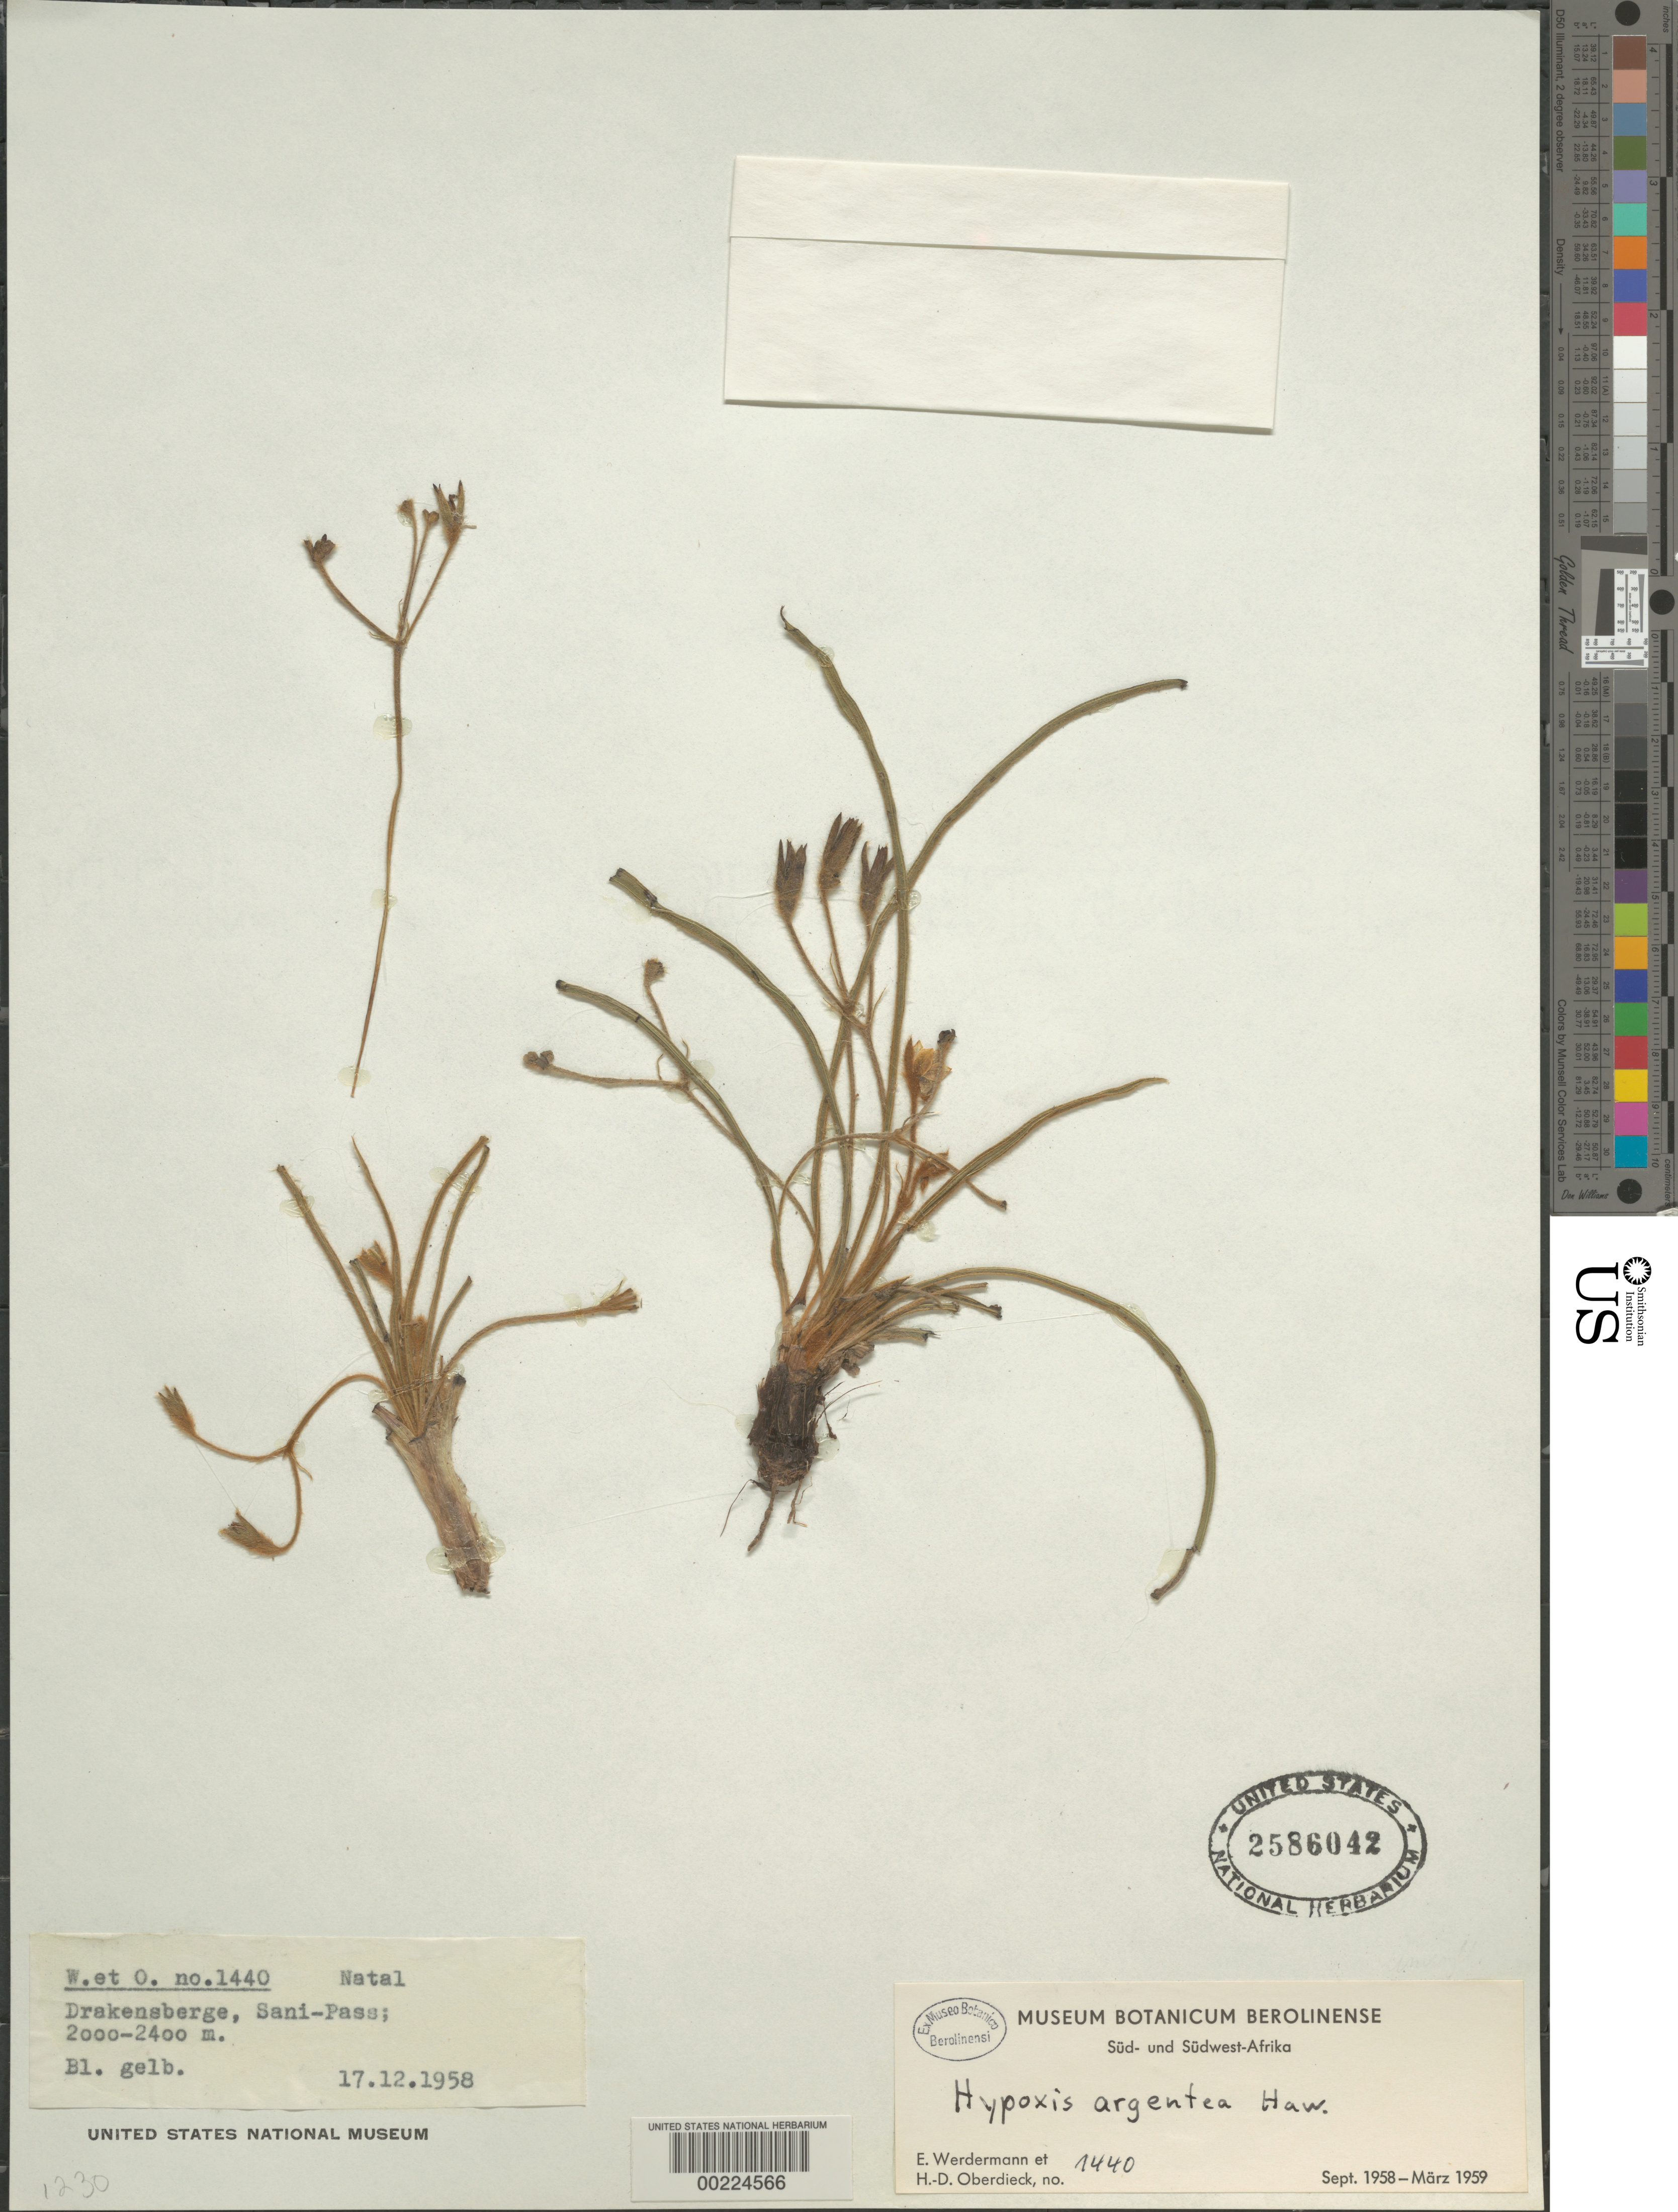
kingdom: Plantae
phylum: Tracheophyta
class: Liliopsida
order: Asparagales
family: Hypoxidaceae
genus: Hypoxis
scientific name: Hypoxis argentea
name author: Harv. ex Baker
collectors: E. Werdermann & H. Oberdieck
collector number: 1440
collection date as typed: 17 Dec 1958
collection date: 1958-12-17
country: South Africa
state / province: KwaZulu-Natal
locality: Drakensberge, sani-pass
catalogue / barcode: US 2586042